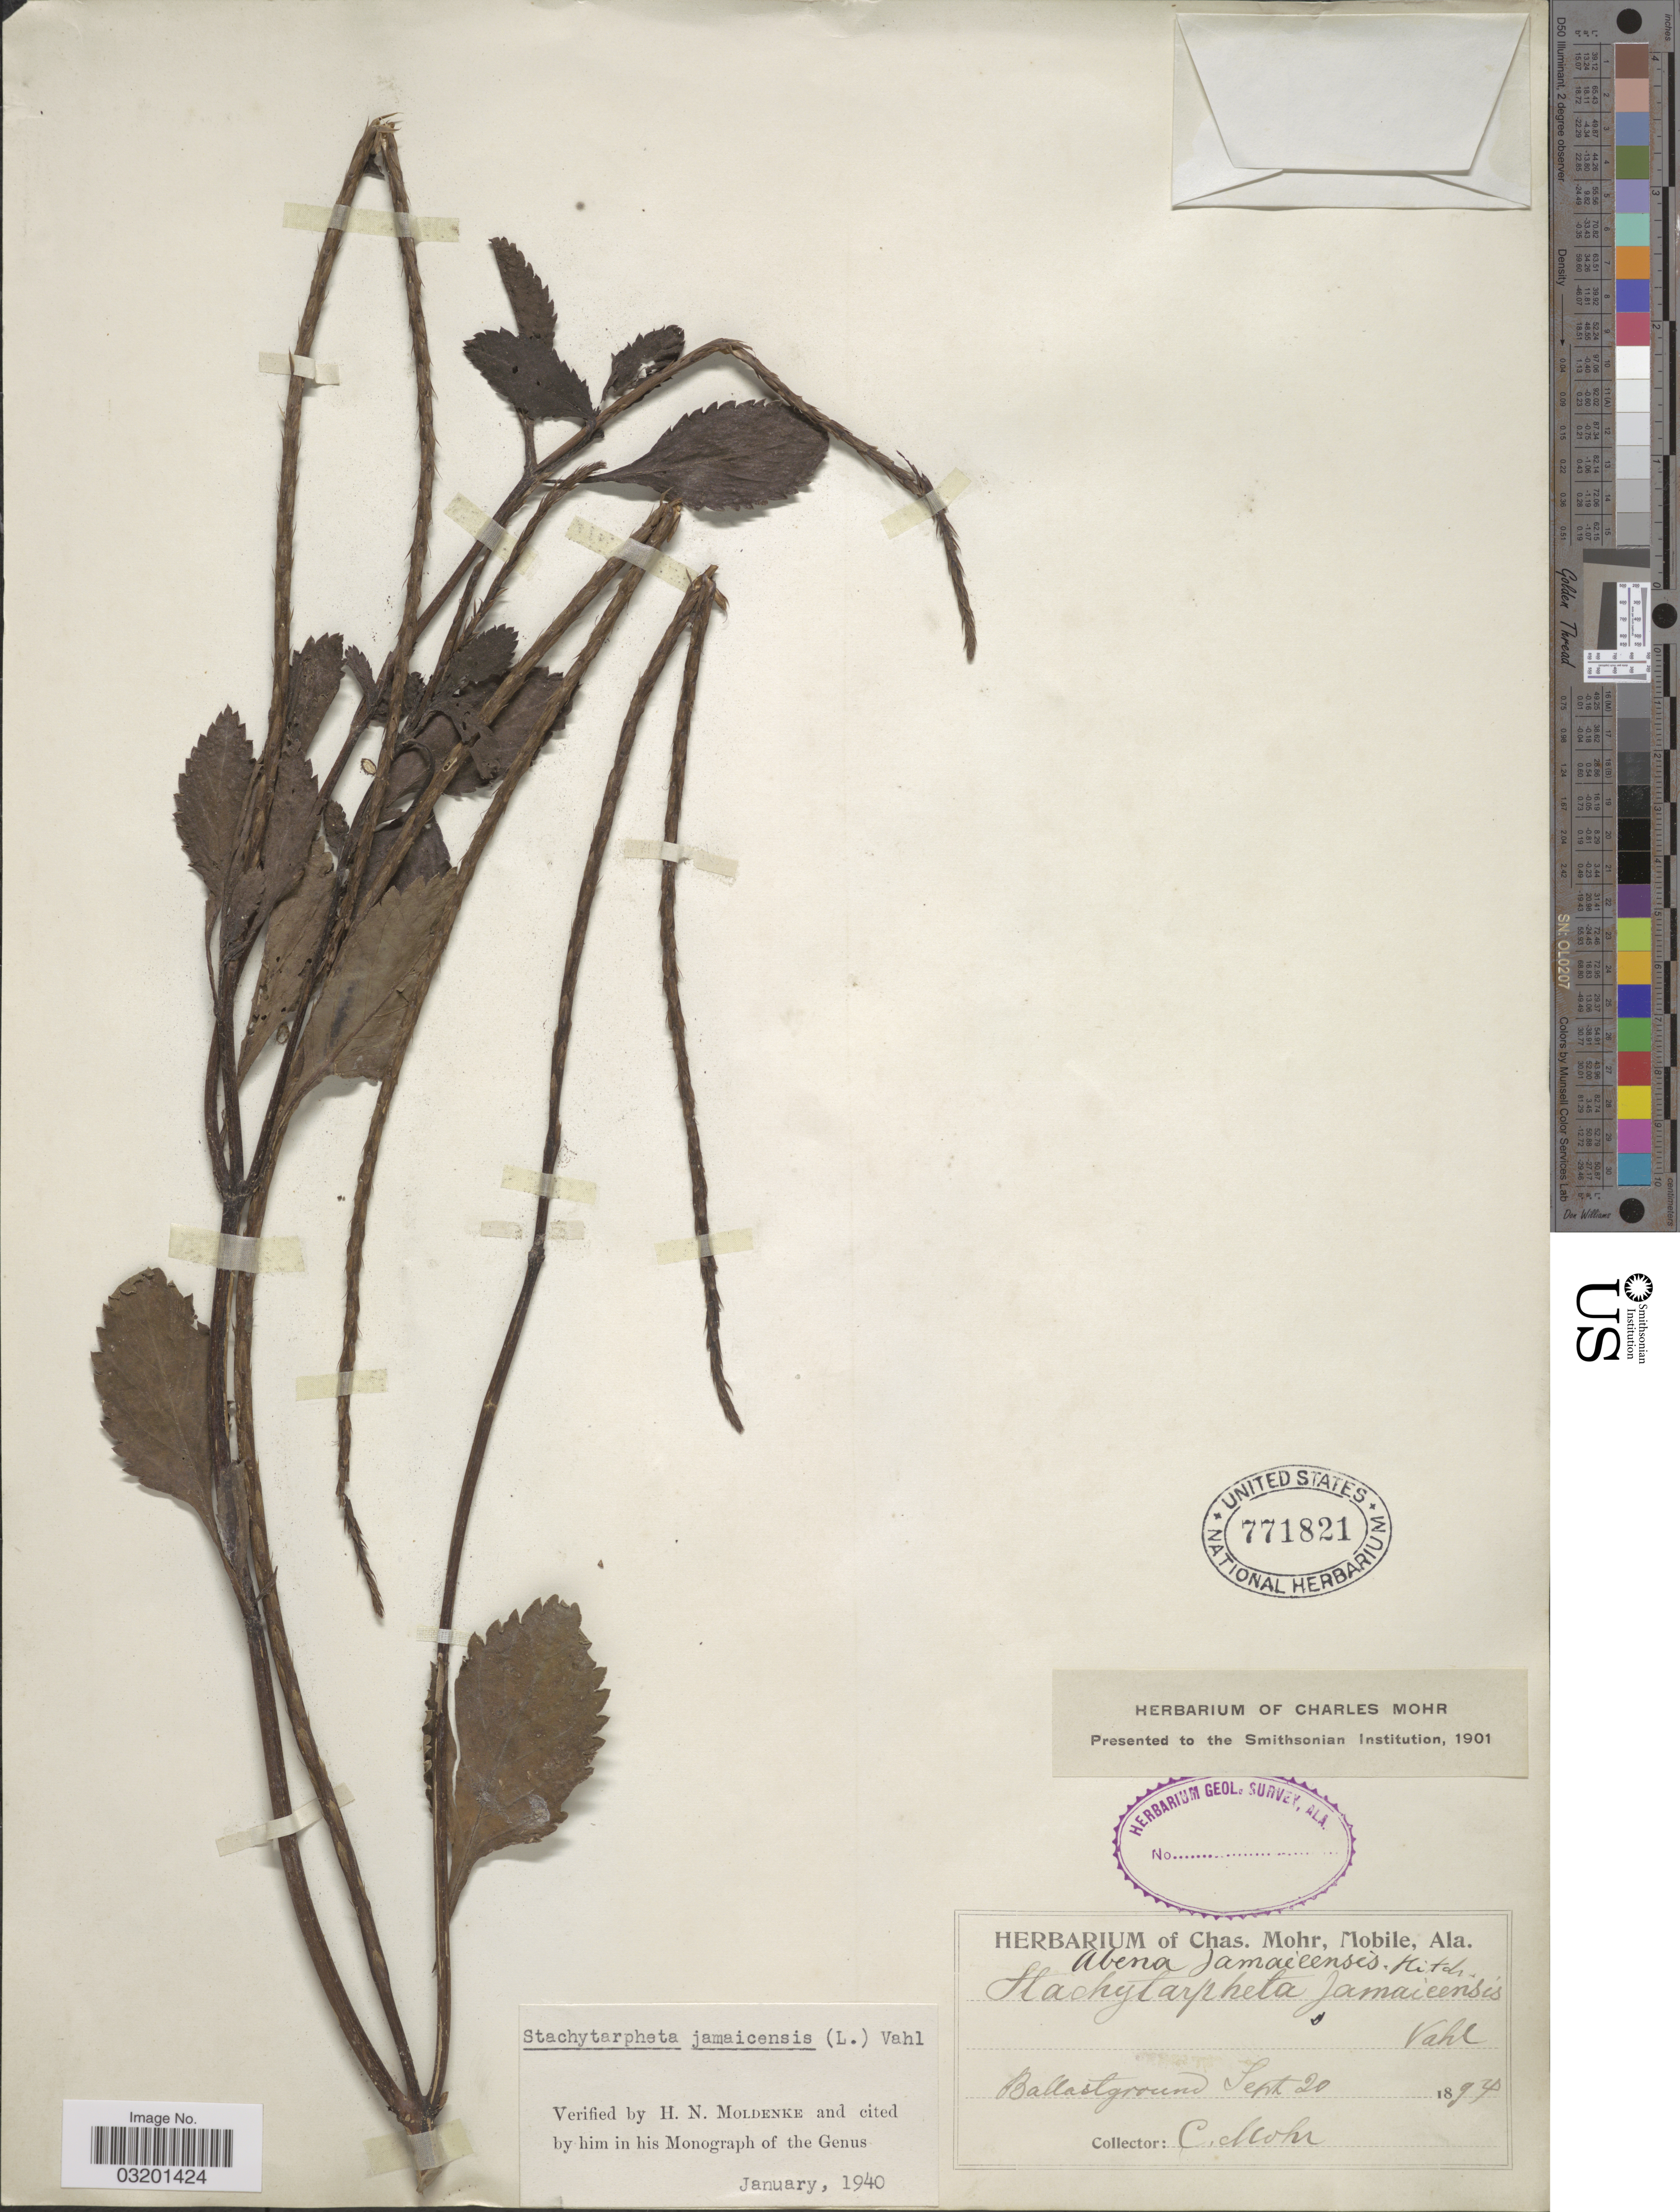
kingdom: Plantae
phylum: Tracheophyta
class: Magnoliopsida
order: Lamiales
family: Verbenaceae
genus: Stachytarpheta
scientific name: Stachytarpheta jamaicensis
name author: (L.) Vahl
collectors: Mohr, C. T. (herbarium)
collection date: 1894-09-20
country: United States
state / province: Alabama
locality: Ballast ground.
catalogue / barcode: US 771821